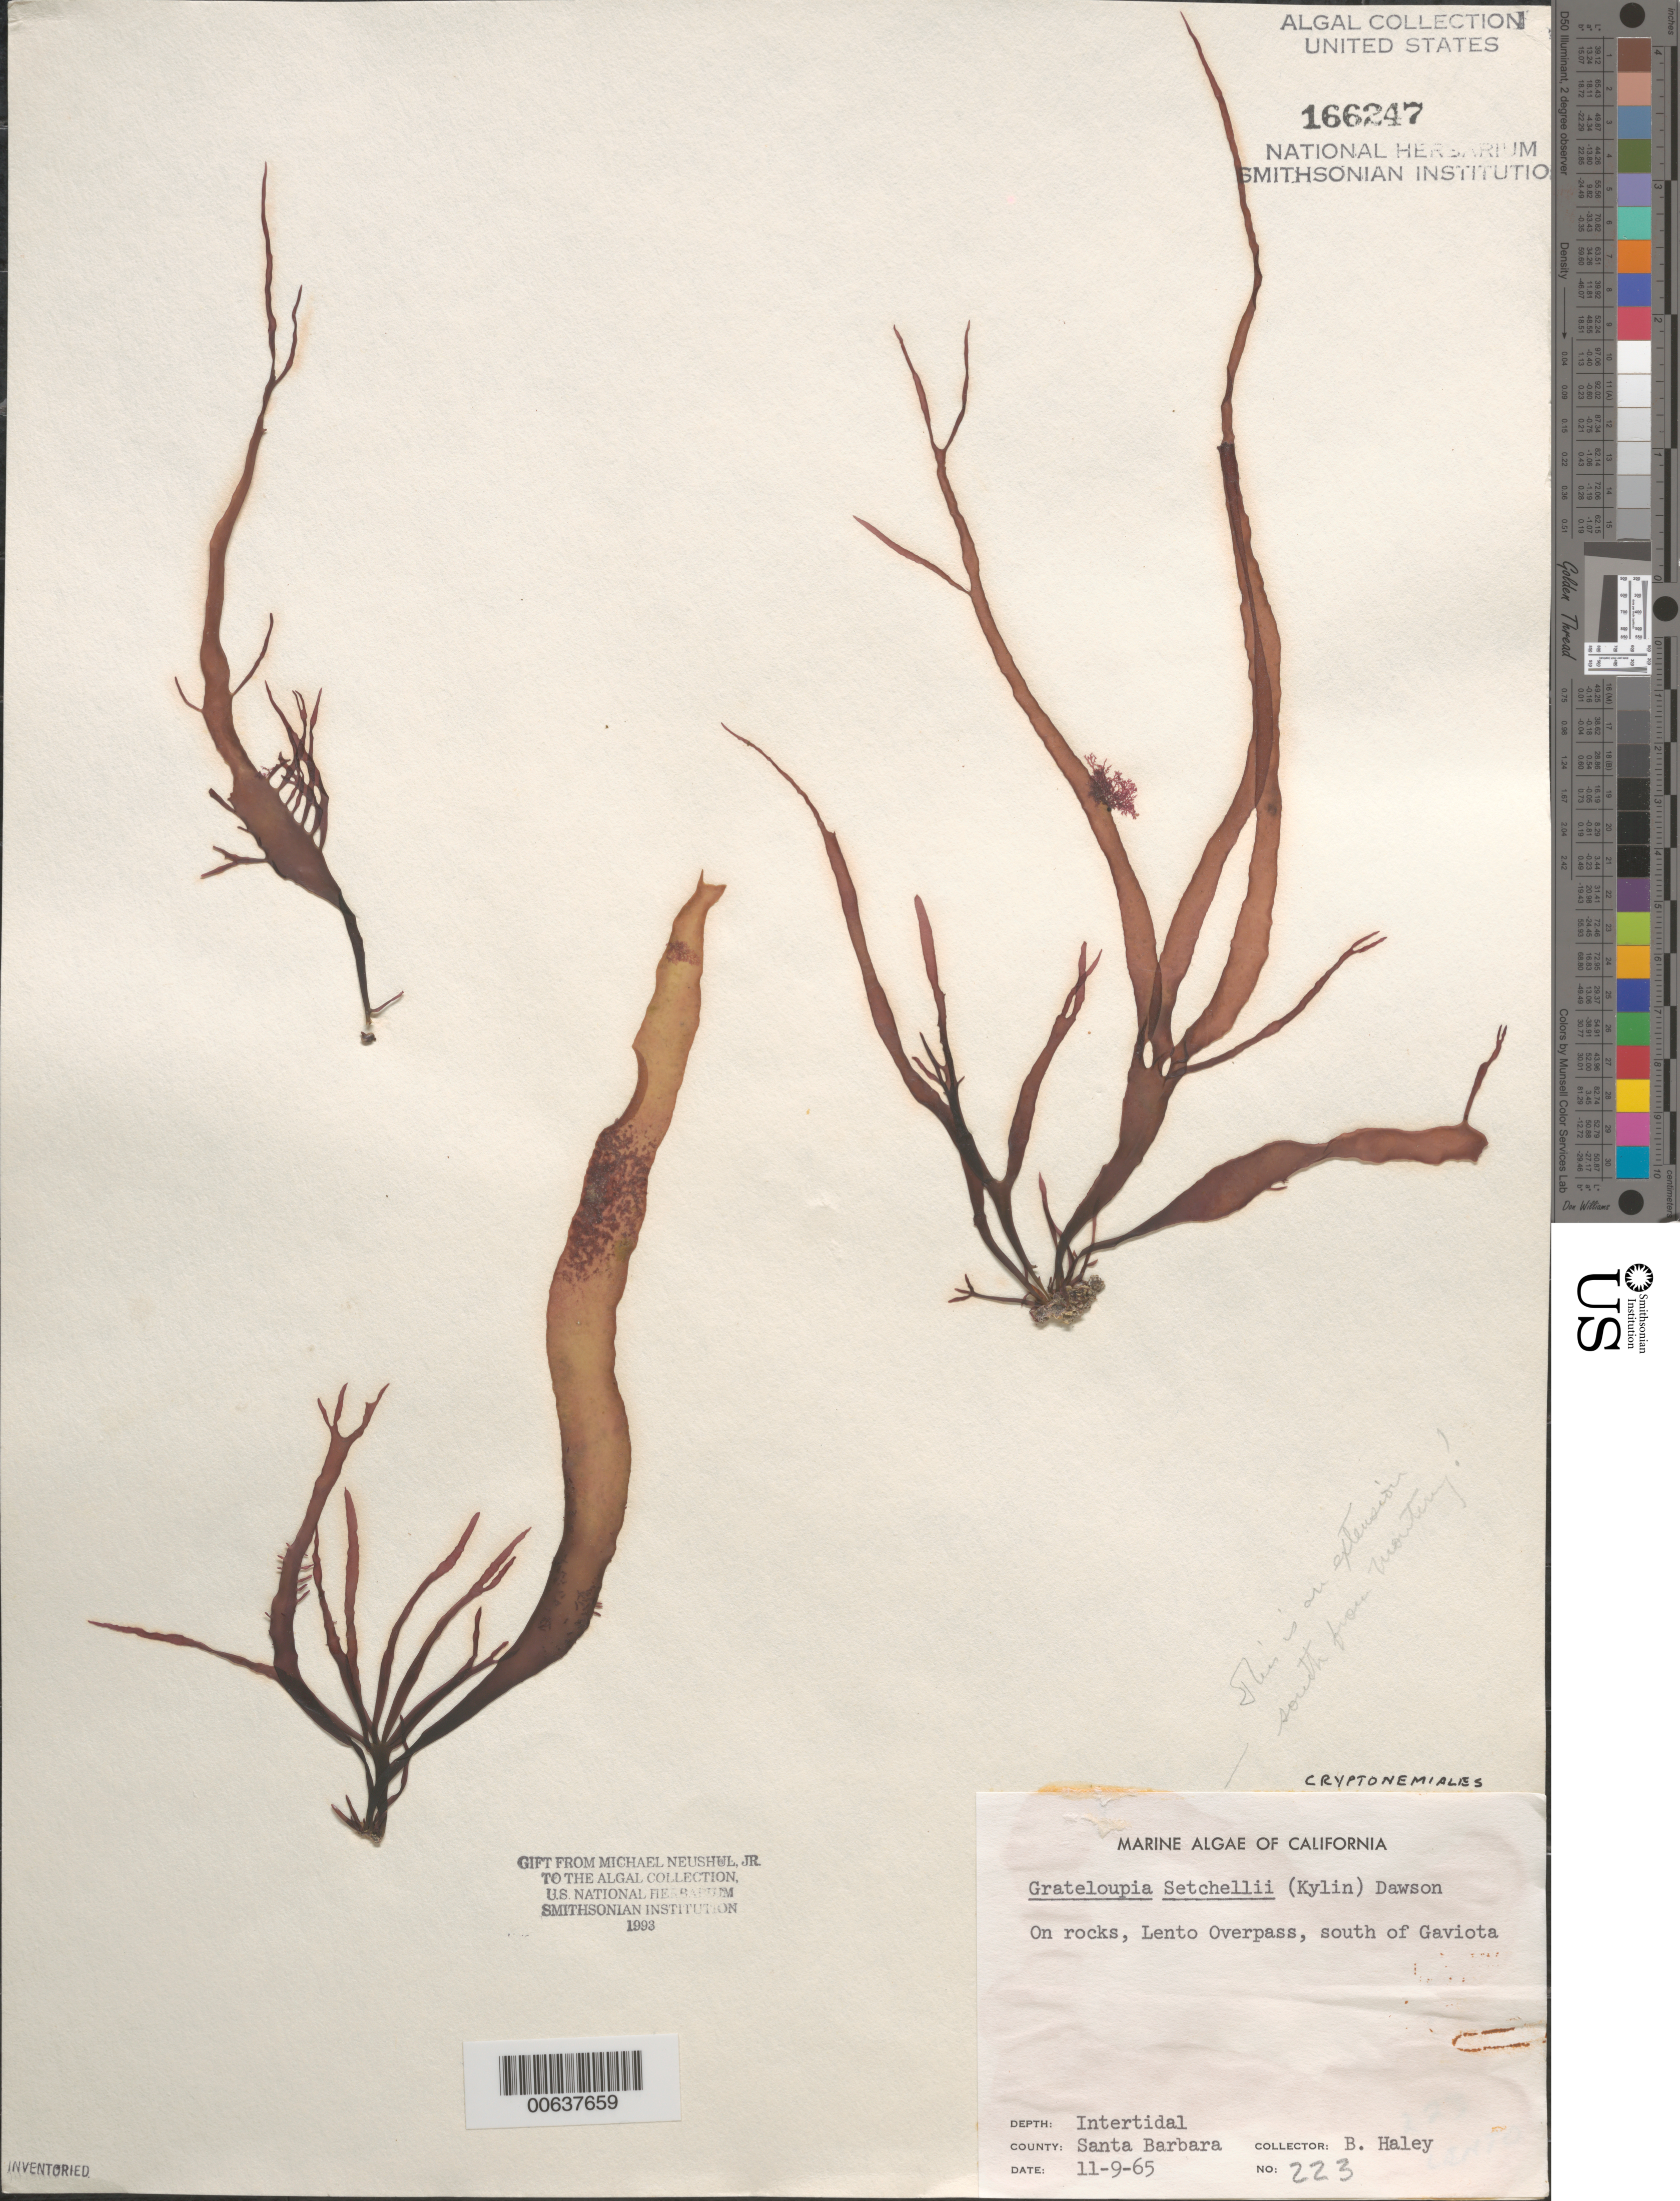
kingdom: Plantae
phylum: Rhodophyta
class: Florideophyceae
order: Halymeniales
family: Halymeniaceae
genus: Norrissia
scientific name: Norrissia setchellii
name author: (Kylin) M.S. Balakrishnan in Desikachary & Raja Rao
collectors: B. Haley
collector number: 223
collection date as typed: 09 Nov 1965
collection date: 1965-11-09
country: United States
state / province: California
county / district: Santa Barbara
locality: Lento Overpass, south of Gaviota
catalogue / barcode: US 166247